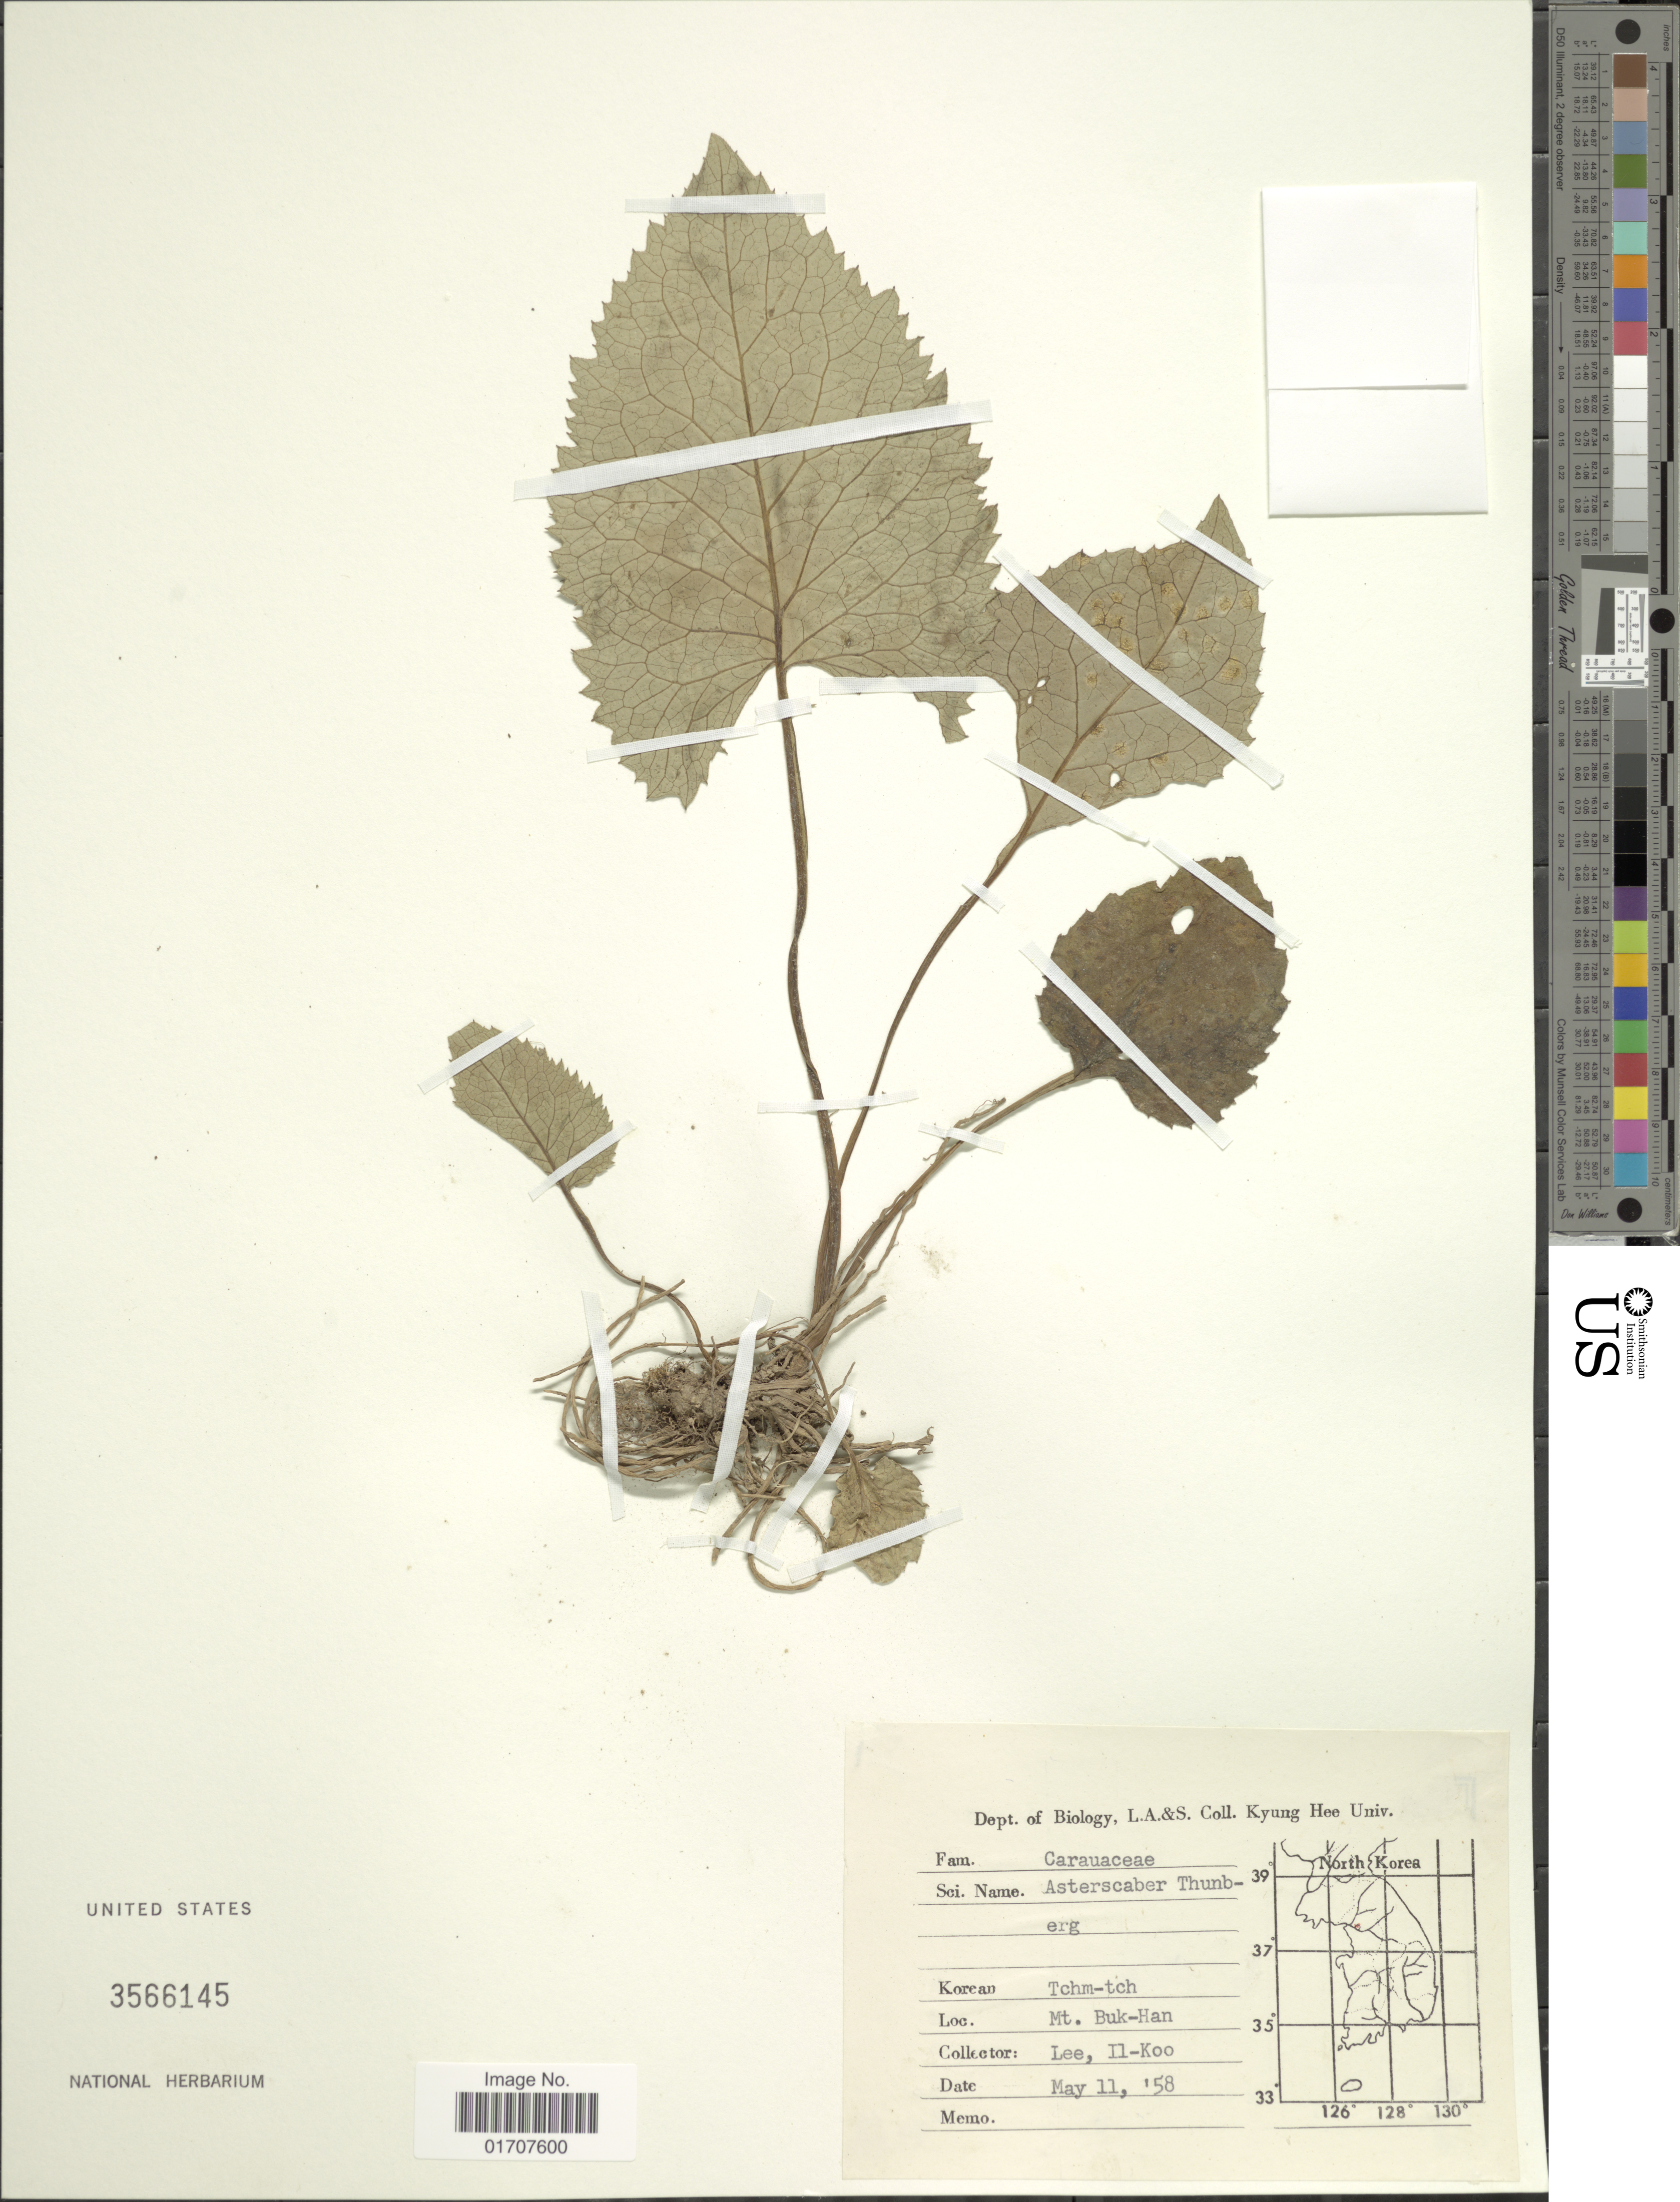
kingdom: Plantae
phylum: Tracheophyta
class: Magnoliopsida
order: Asterales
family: Asteraceae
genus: Doellingeria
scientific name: Doellingeria scaber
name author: (Thunb.) Nees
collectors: I. Lee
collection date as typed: Transcribed d/m/y: 11/5/58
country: South Korea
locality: Mt. Buk-Han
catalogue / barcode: US 3566145